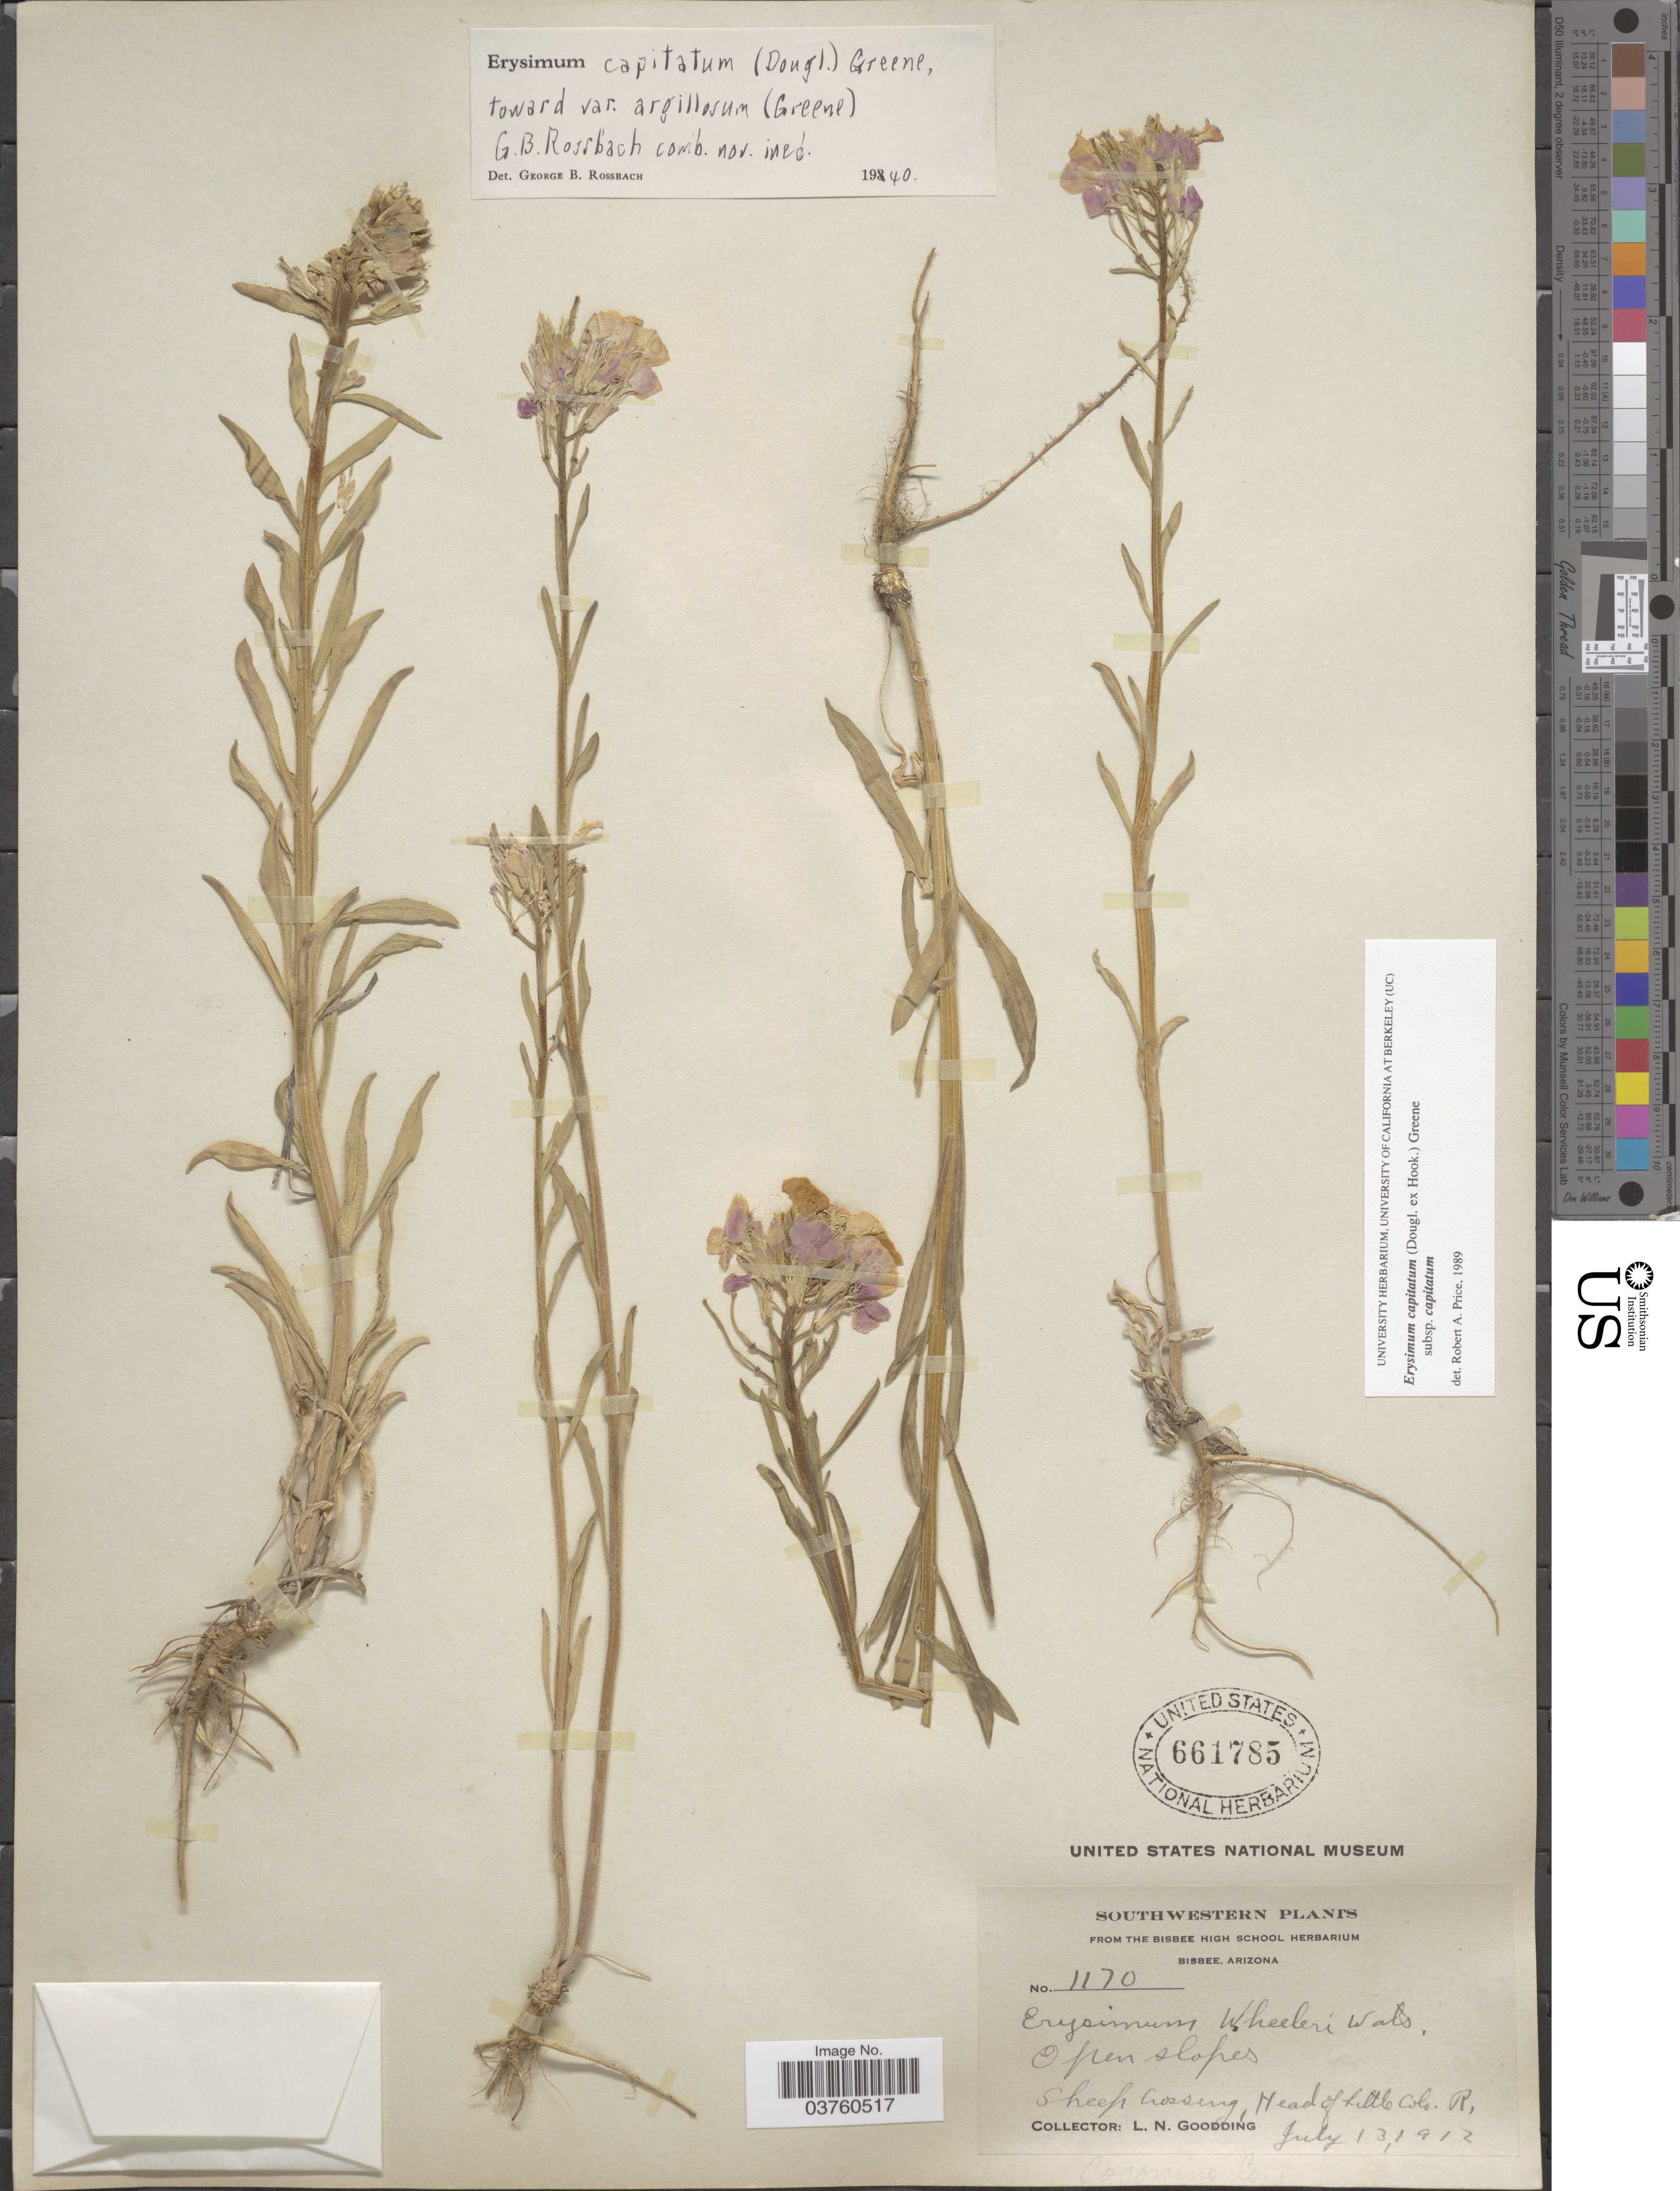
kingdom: Plantae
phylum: Tracheophyta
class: Magnoliopsida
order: Brassicales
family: Brassicaceae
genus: Erysimum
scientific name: Erysimum capitatum subsp. capitatum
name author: (Douglas ex Hook.) Greene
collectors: L. N. Goodding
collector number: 1170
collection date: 1912-07-13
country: United States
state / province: Arizona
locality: Southwestern. Sheep Crossing, Head of Little Colo. R. Coconino Co.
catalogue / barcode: US 661785